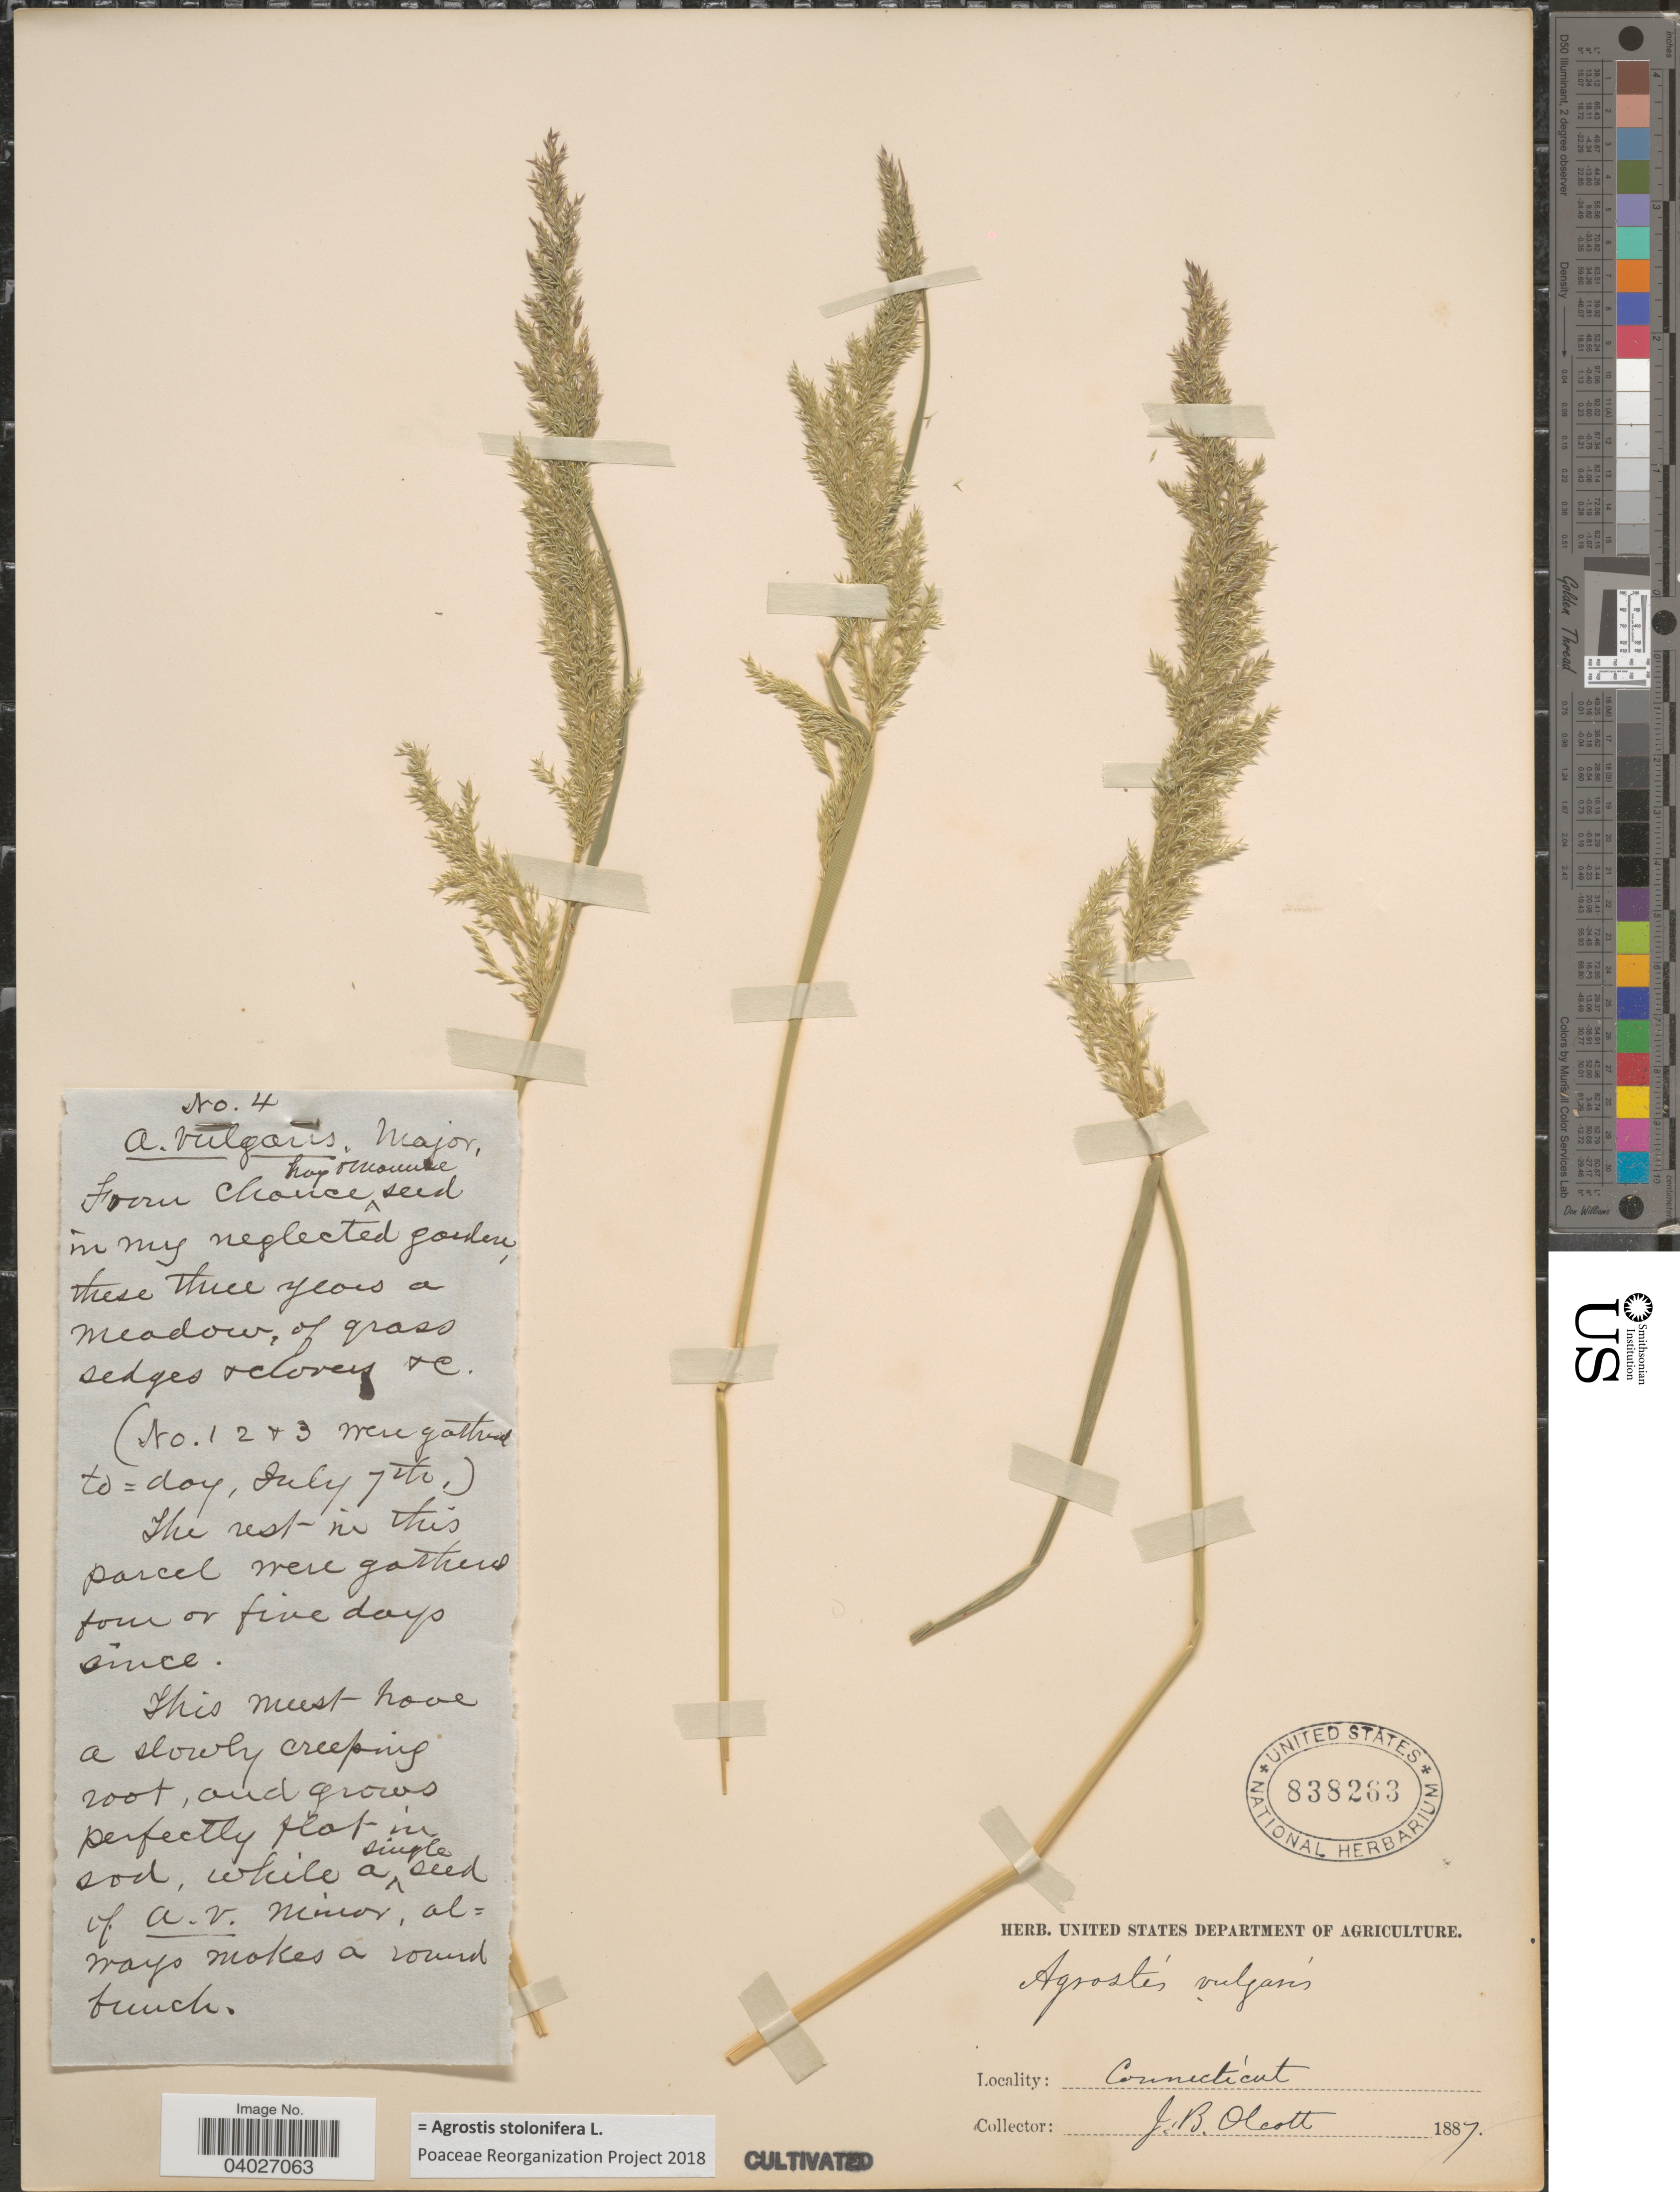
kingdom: Plantae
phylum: Tracheophyta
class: Liliopsida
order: Poales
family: Poaceae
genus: Agrostis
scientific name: Agrostis stolonifera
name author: L.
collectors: J. Olcott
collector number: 4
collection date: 1887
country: United States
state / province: Connecticut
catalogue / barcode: US 838263